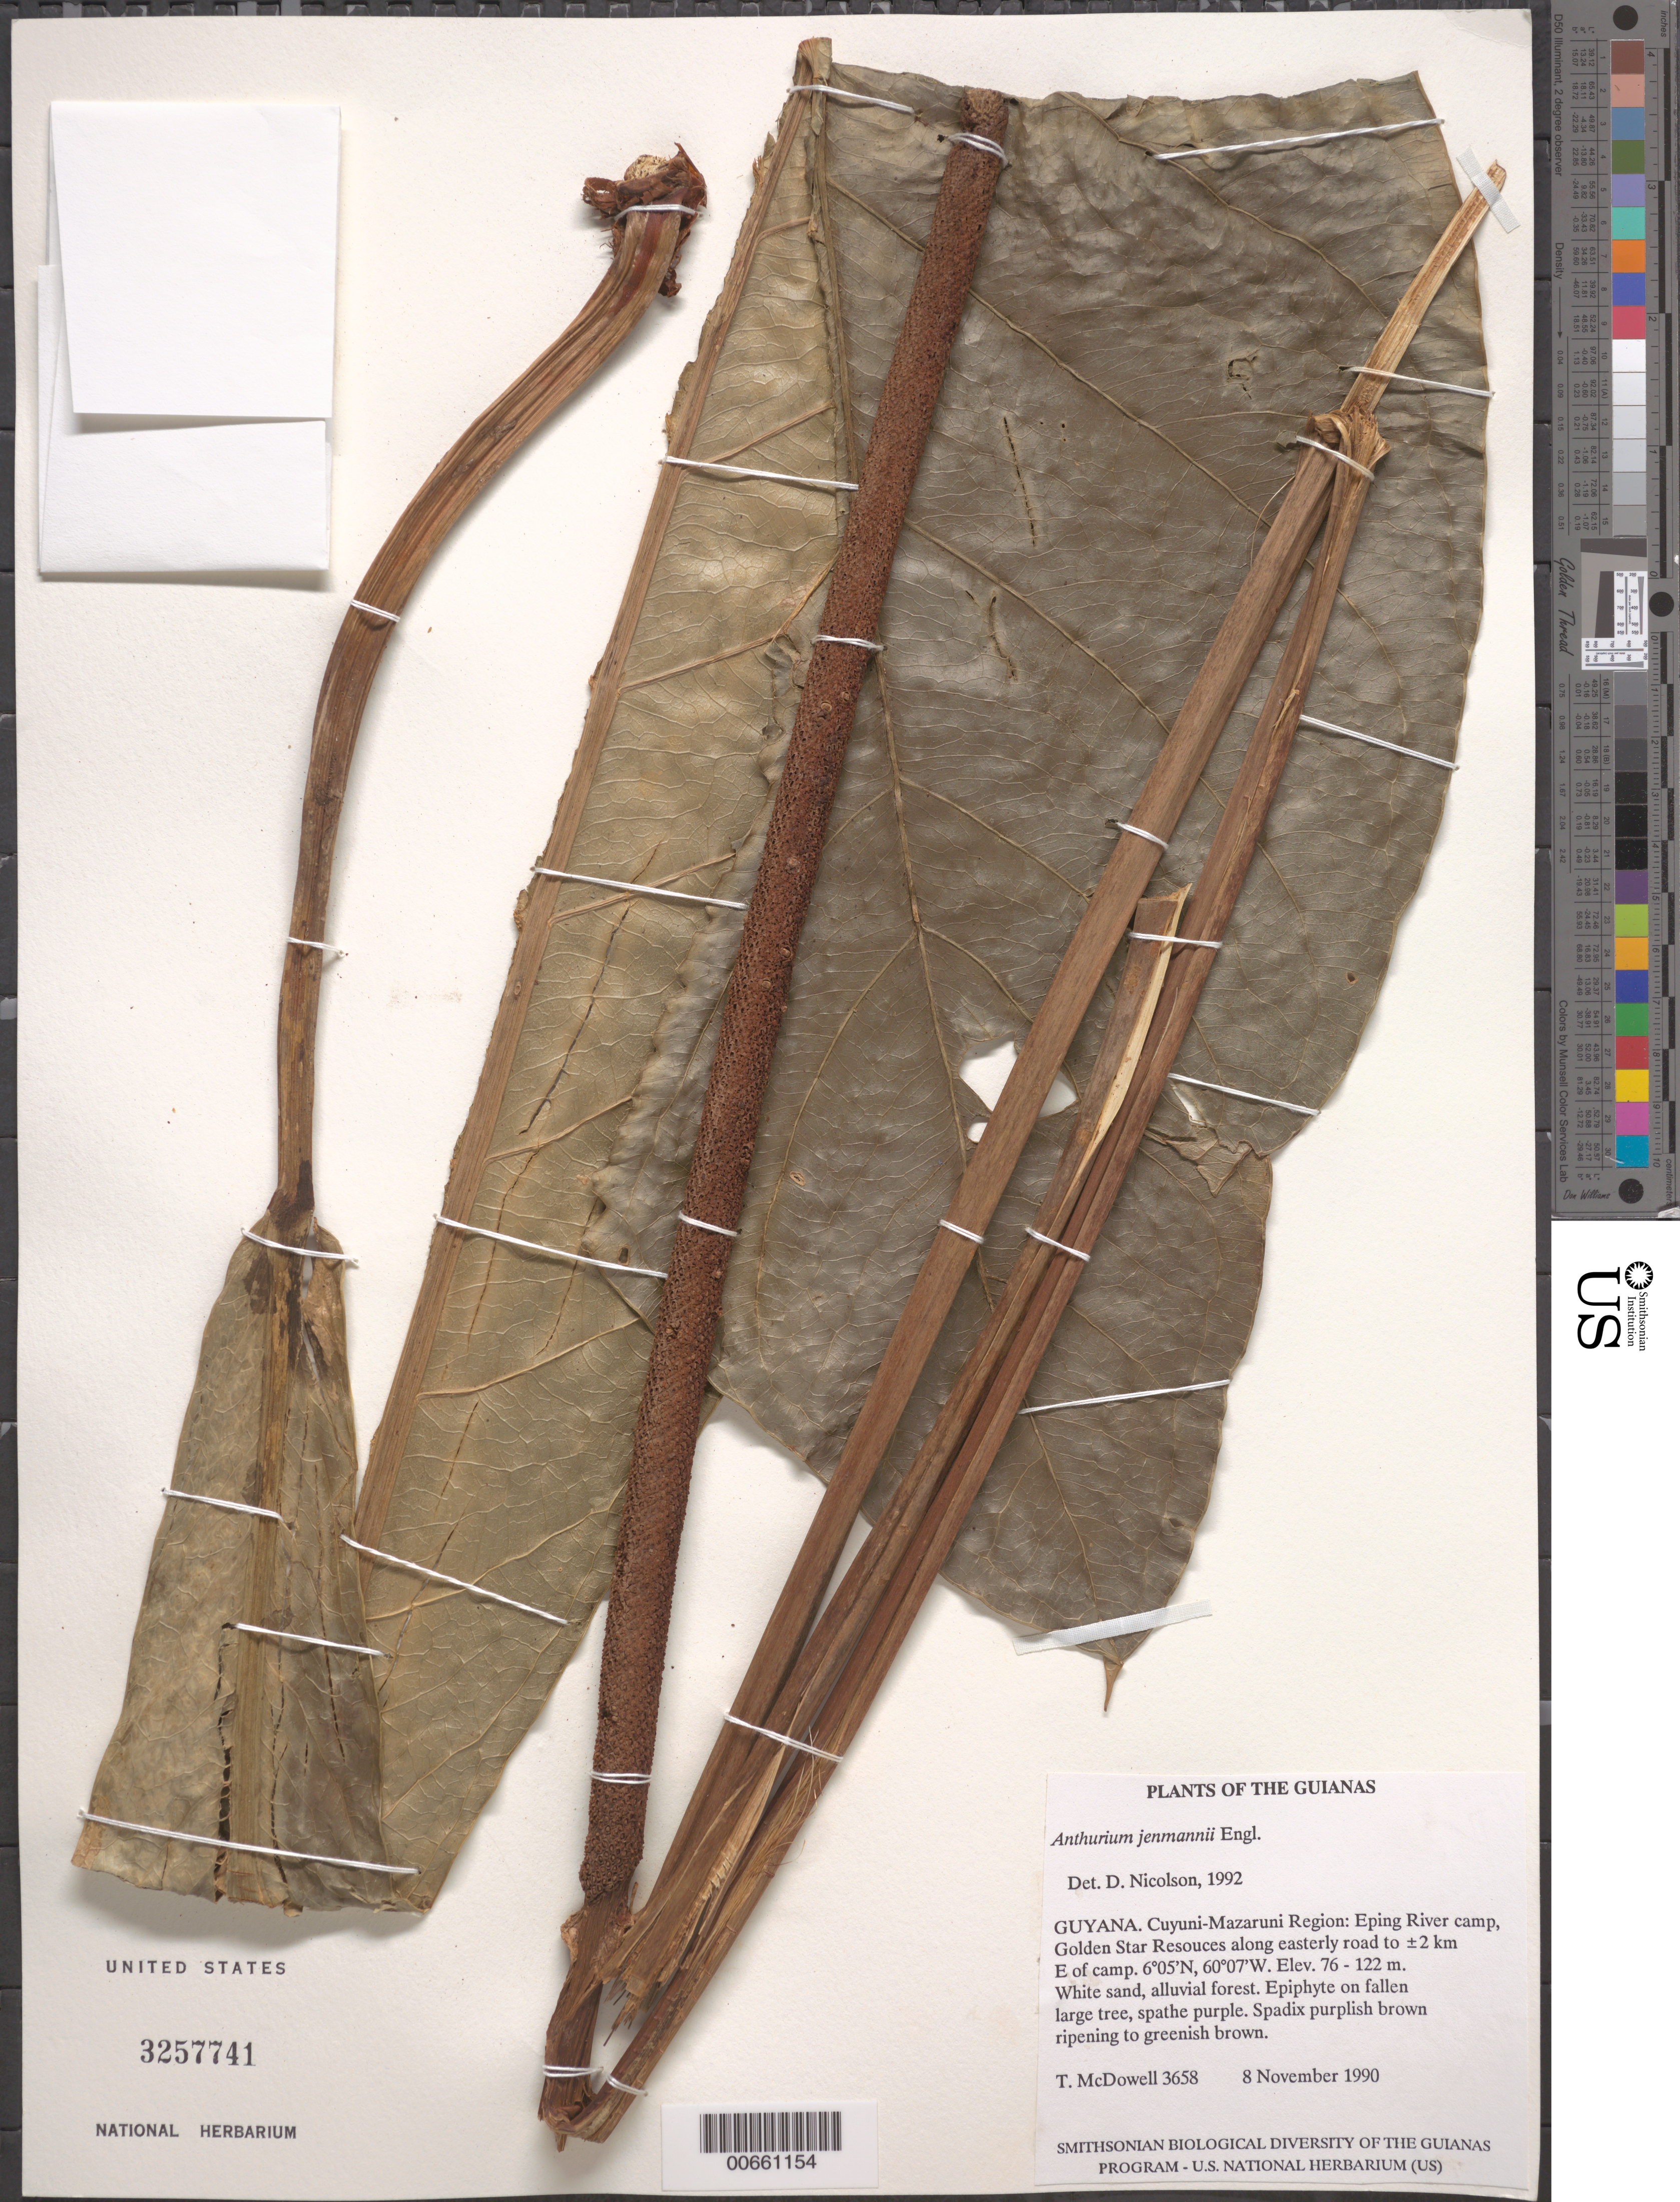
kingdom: Plantae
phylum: Tracheophyta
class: Liliopsida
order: Alismatales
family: Araceae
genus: Anthurium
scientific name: Anthurium jenmanii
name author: Engl.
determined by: Nicolson, Dan H.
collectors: T. McDowell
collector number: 3658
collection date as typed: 8 November 1990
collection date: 1990-11-08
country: Guyana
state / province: Cuyuni-Mazaruni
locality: Eping River camp, Golden Star Resouces, along easterly road to ±2 km E of camp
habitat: White sand, alluvial forest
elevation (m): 76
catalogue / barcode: US 3257741